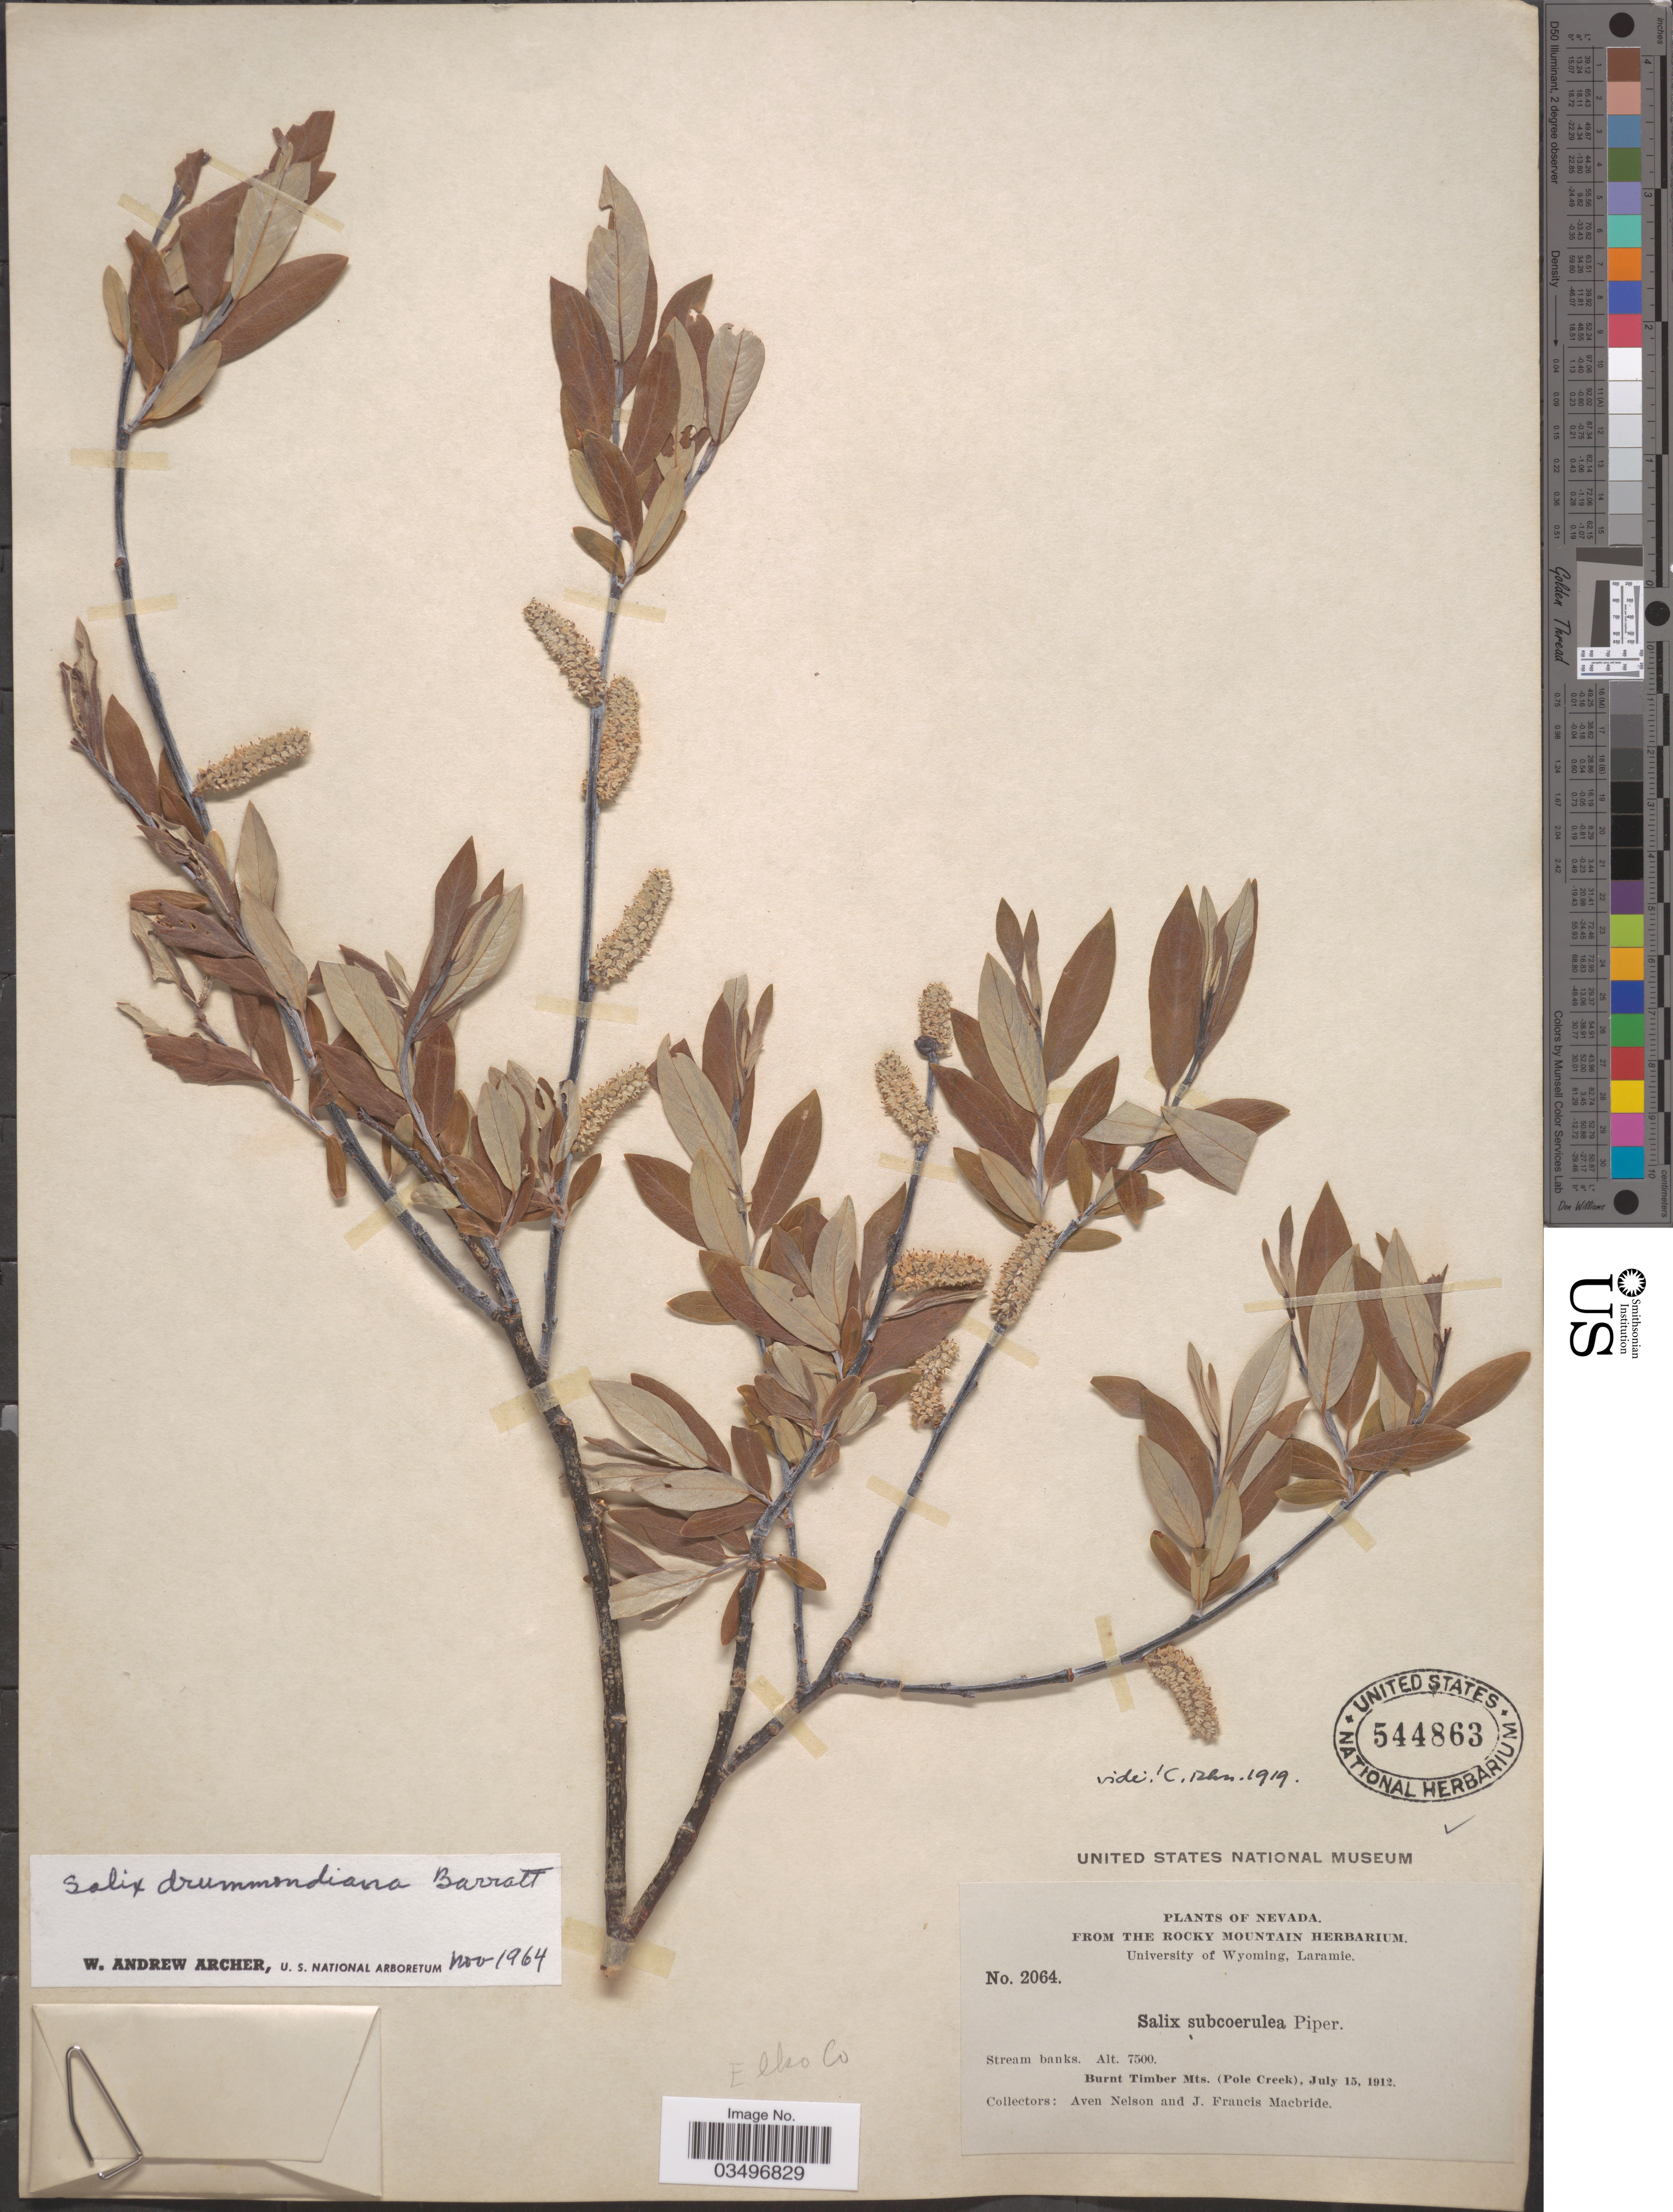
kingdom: Plantae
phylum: Tracheophyta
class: Magnoliopsida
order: Malpighiales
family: Salicaceae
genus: Salix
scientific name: Salix drummondiana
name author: Barratt ex Hook.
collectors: A. Nelson & J. F. Macbride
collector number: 2064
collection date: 1912-07-15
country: United States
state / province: Nevada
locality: Stream banks. Burnt Timber Mts. (Pole Creek). Elko Co.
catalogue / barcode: US 544863